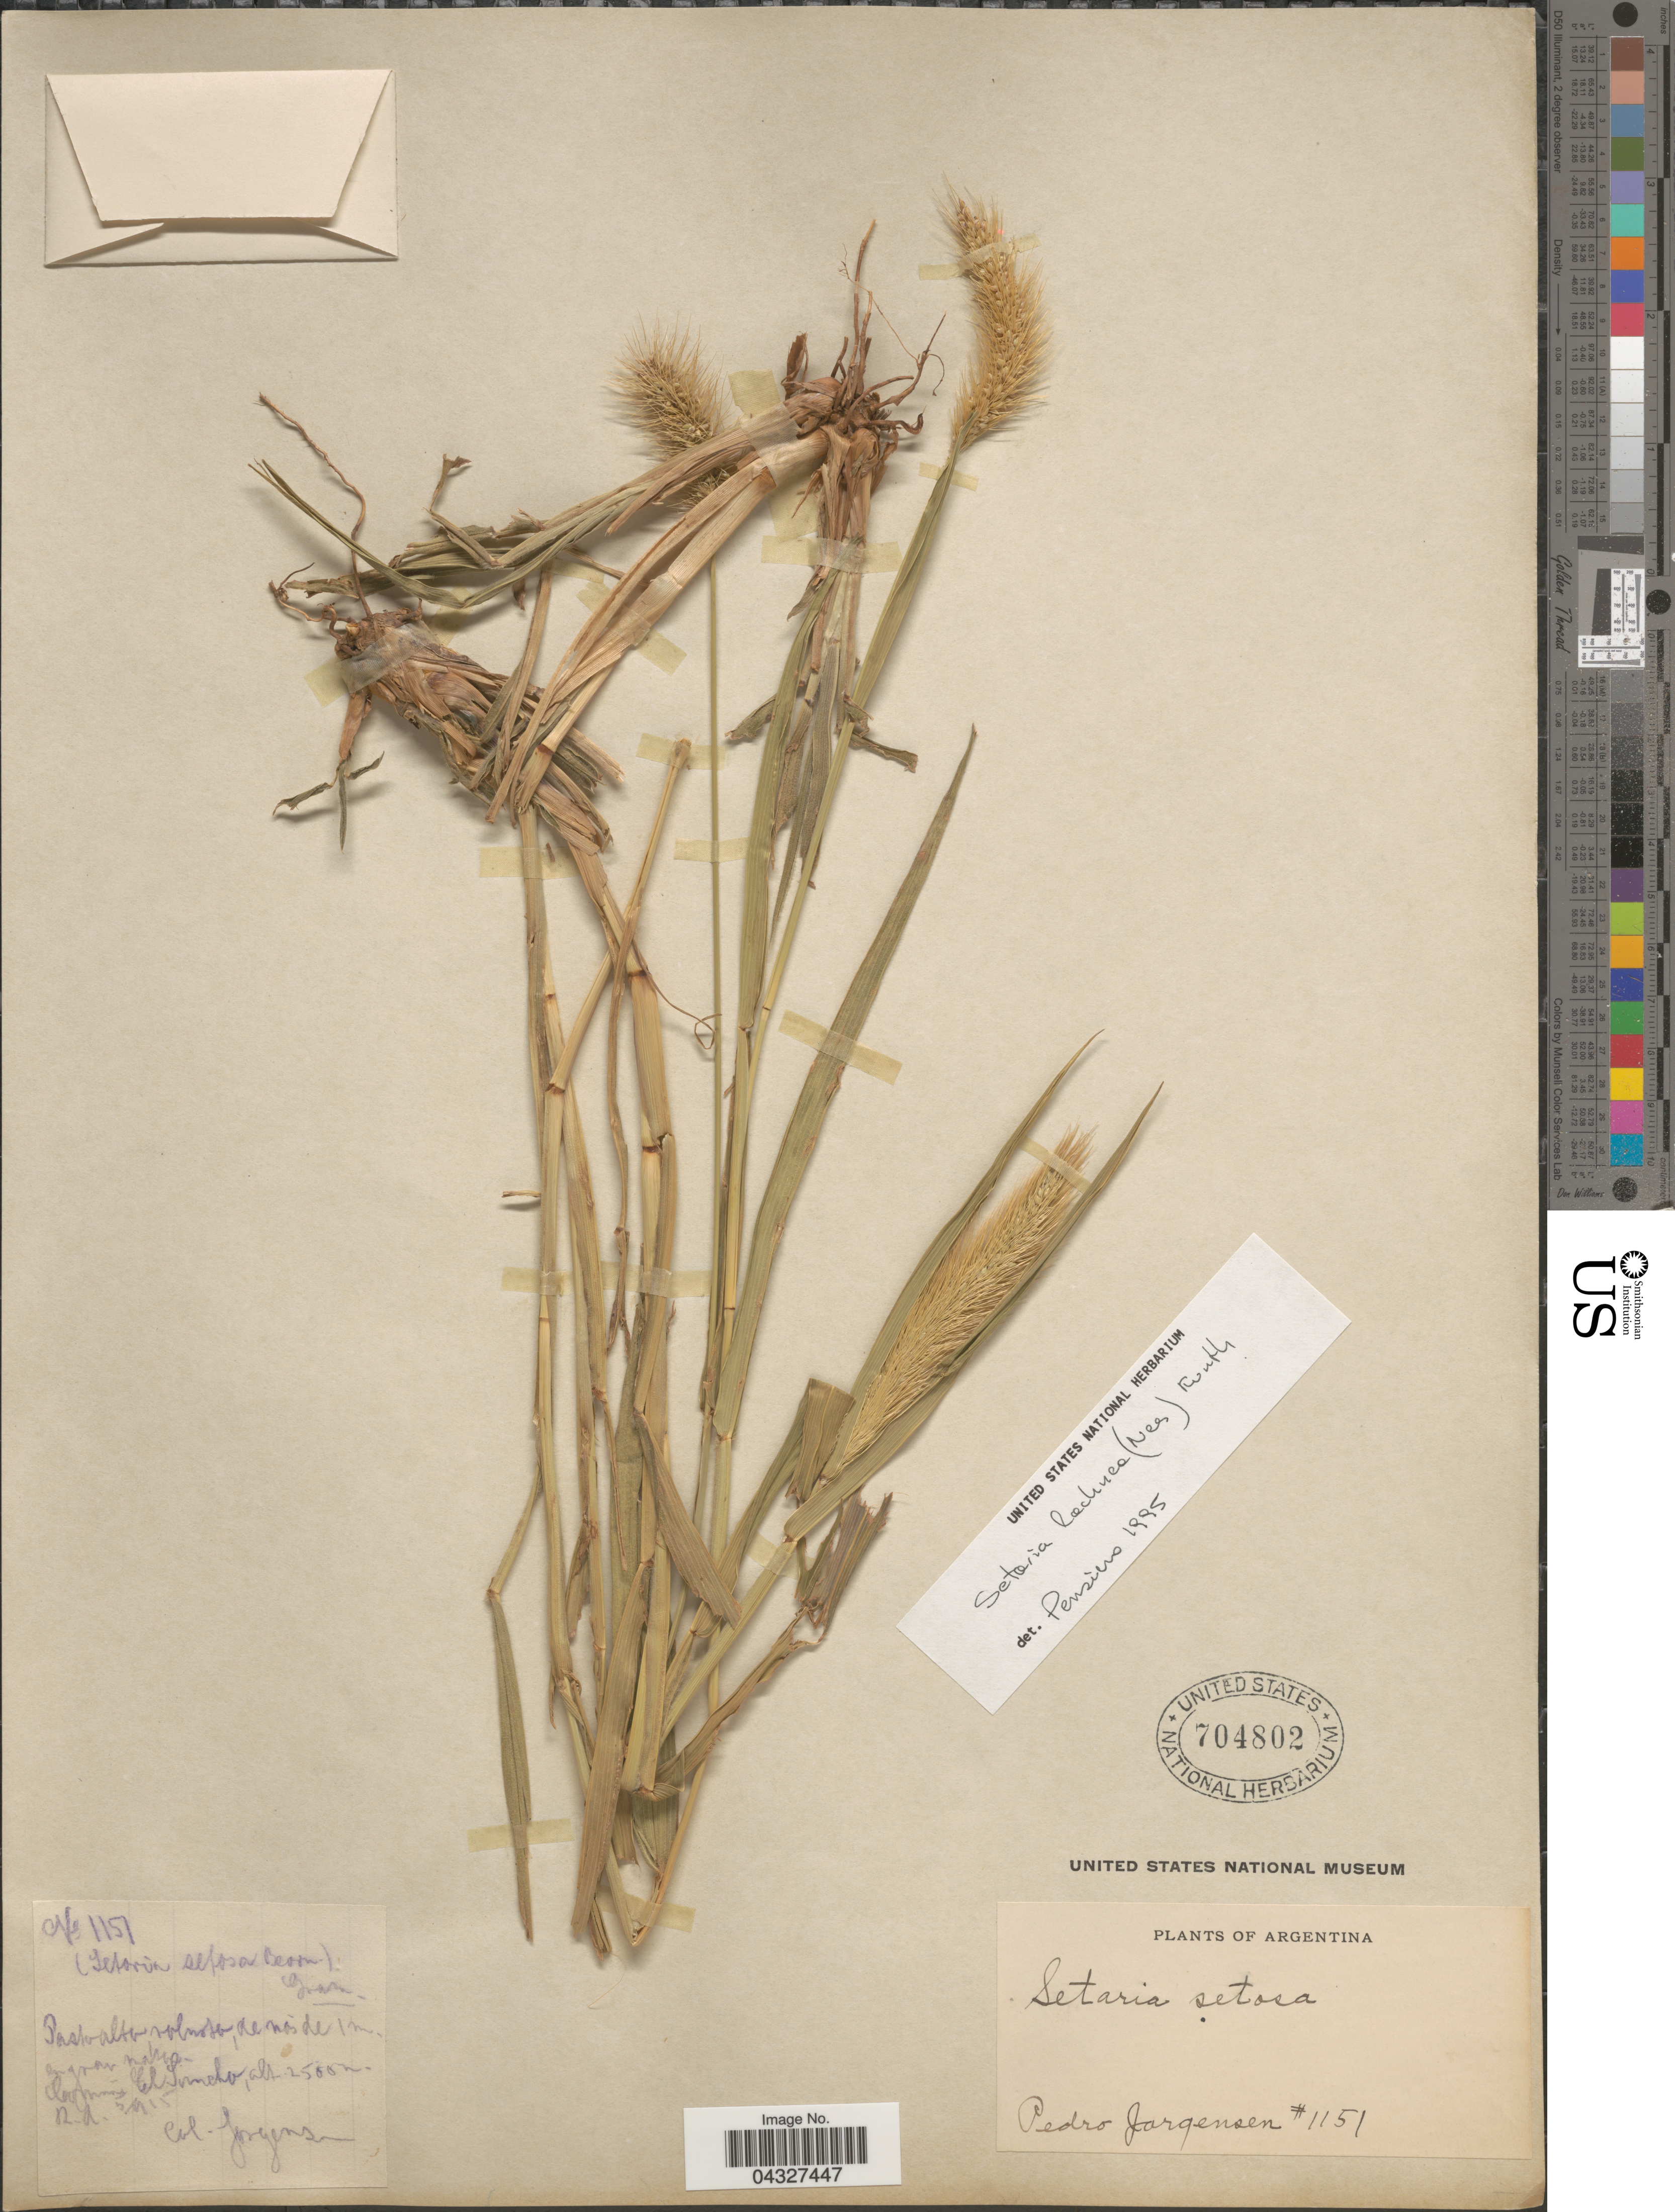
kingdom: Plantae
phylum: Tracheophyta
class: Liliopsida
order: Poales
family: Poaceae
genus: Setaria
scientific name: Setaria lachnea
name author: (Nees) Kunth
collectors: P. Jörgensen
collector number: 1151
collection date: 1915-10-12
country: Argentina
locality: El Suncho.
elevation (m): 2500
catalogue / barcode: US 704802